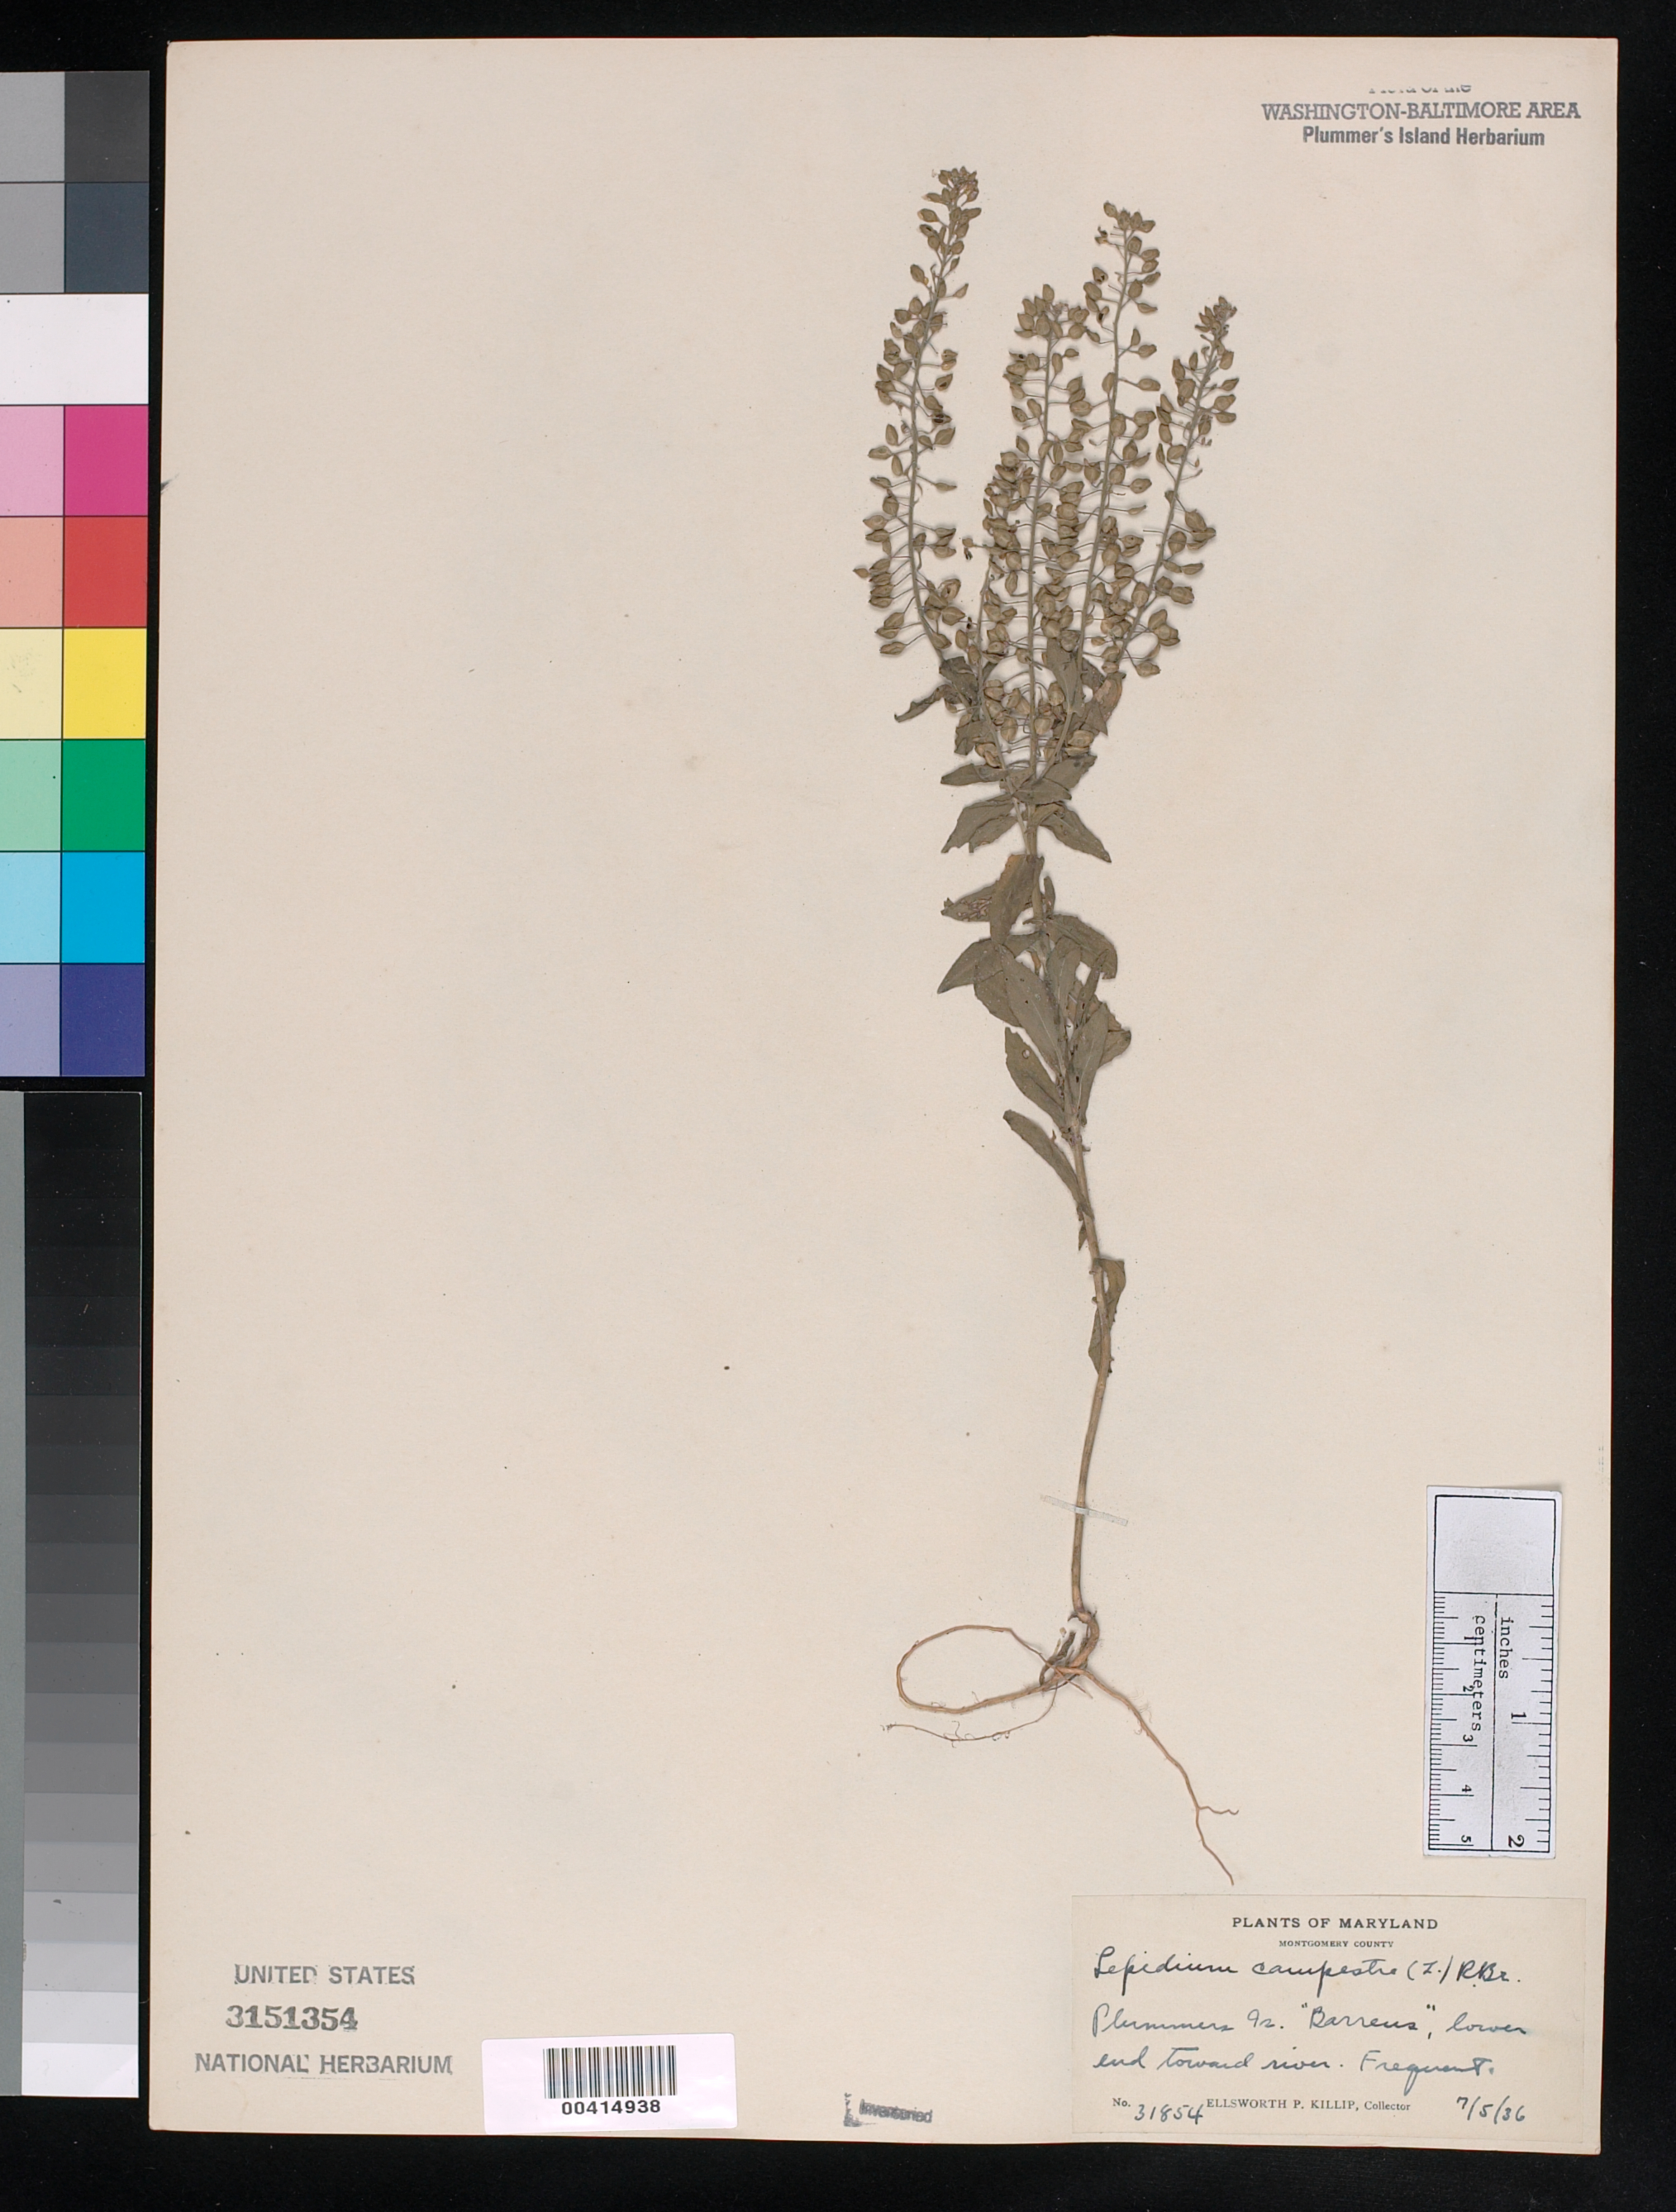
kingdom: Plantae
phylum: Tracheophyta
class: Magnoliopsida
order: Brassicales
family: Brassicaceae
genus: Lepidium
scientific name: Lepidium campestre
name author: (L.) W.T. Aiton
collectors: E. P. Killip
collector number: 31854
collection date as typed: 05 Jul 1936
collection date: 1936-07-05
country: United States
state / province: Maryland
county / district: Montgomery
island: Plummers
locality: Plummer's Island; "barrens" lower end toward river C. & O. Canal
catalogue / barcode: US 3151354